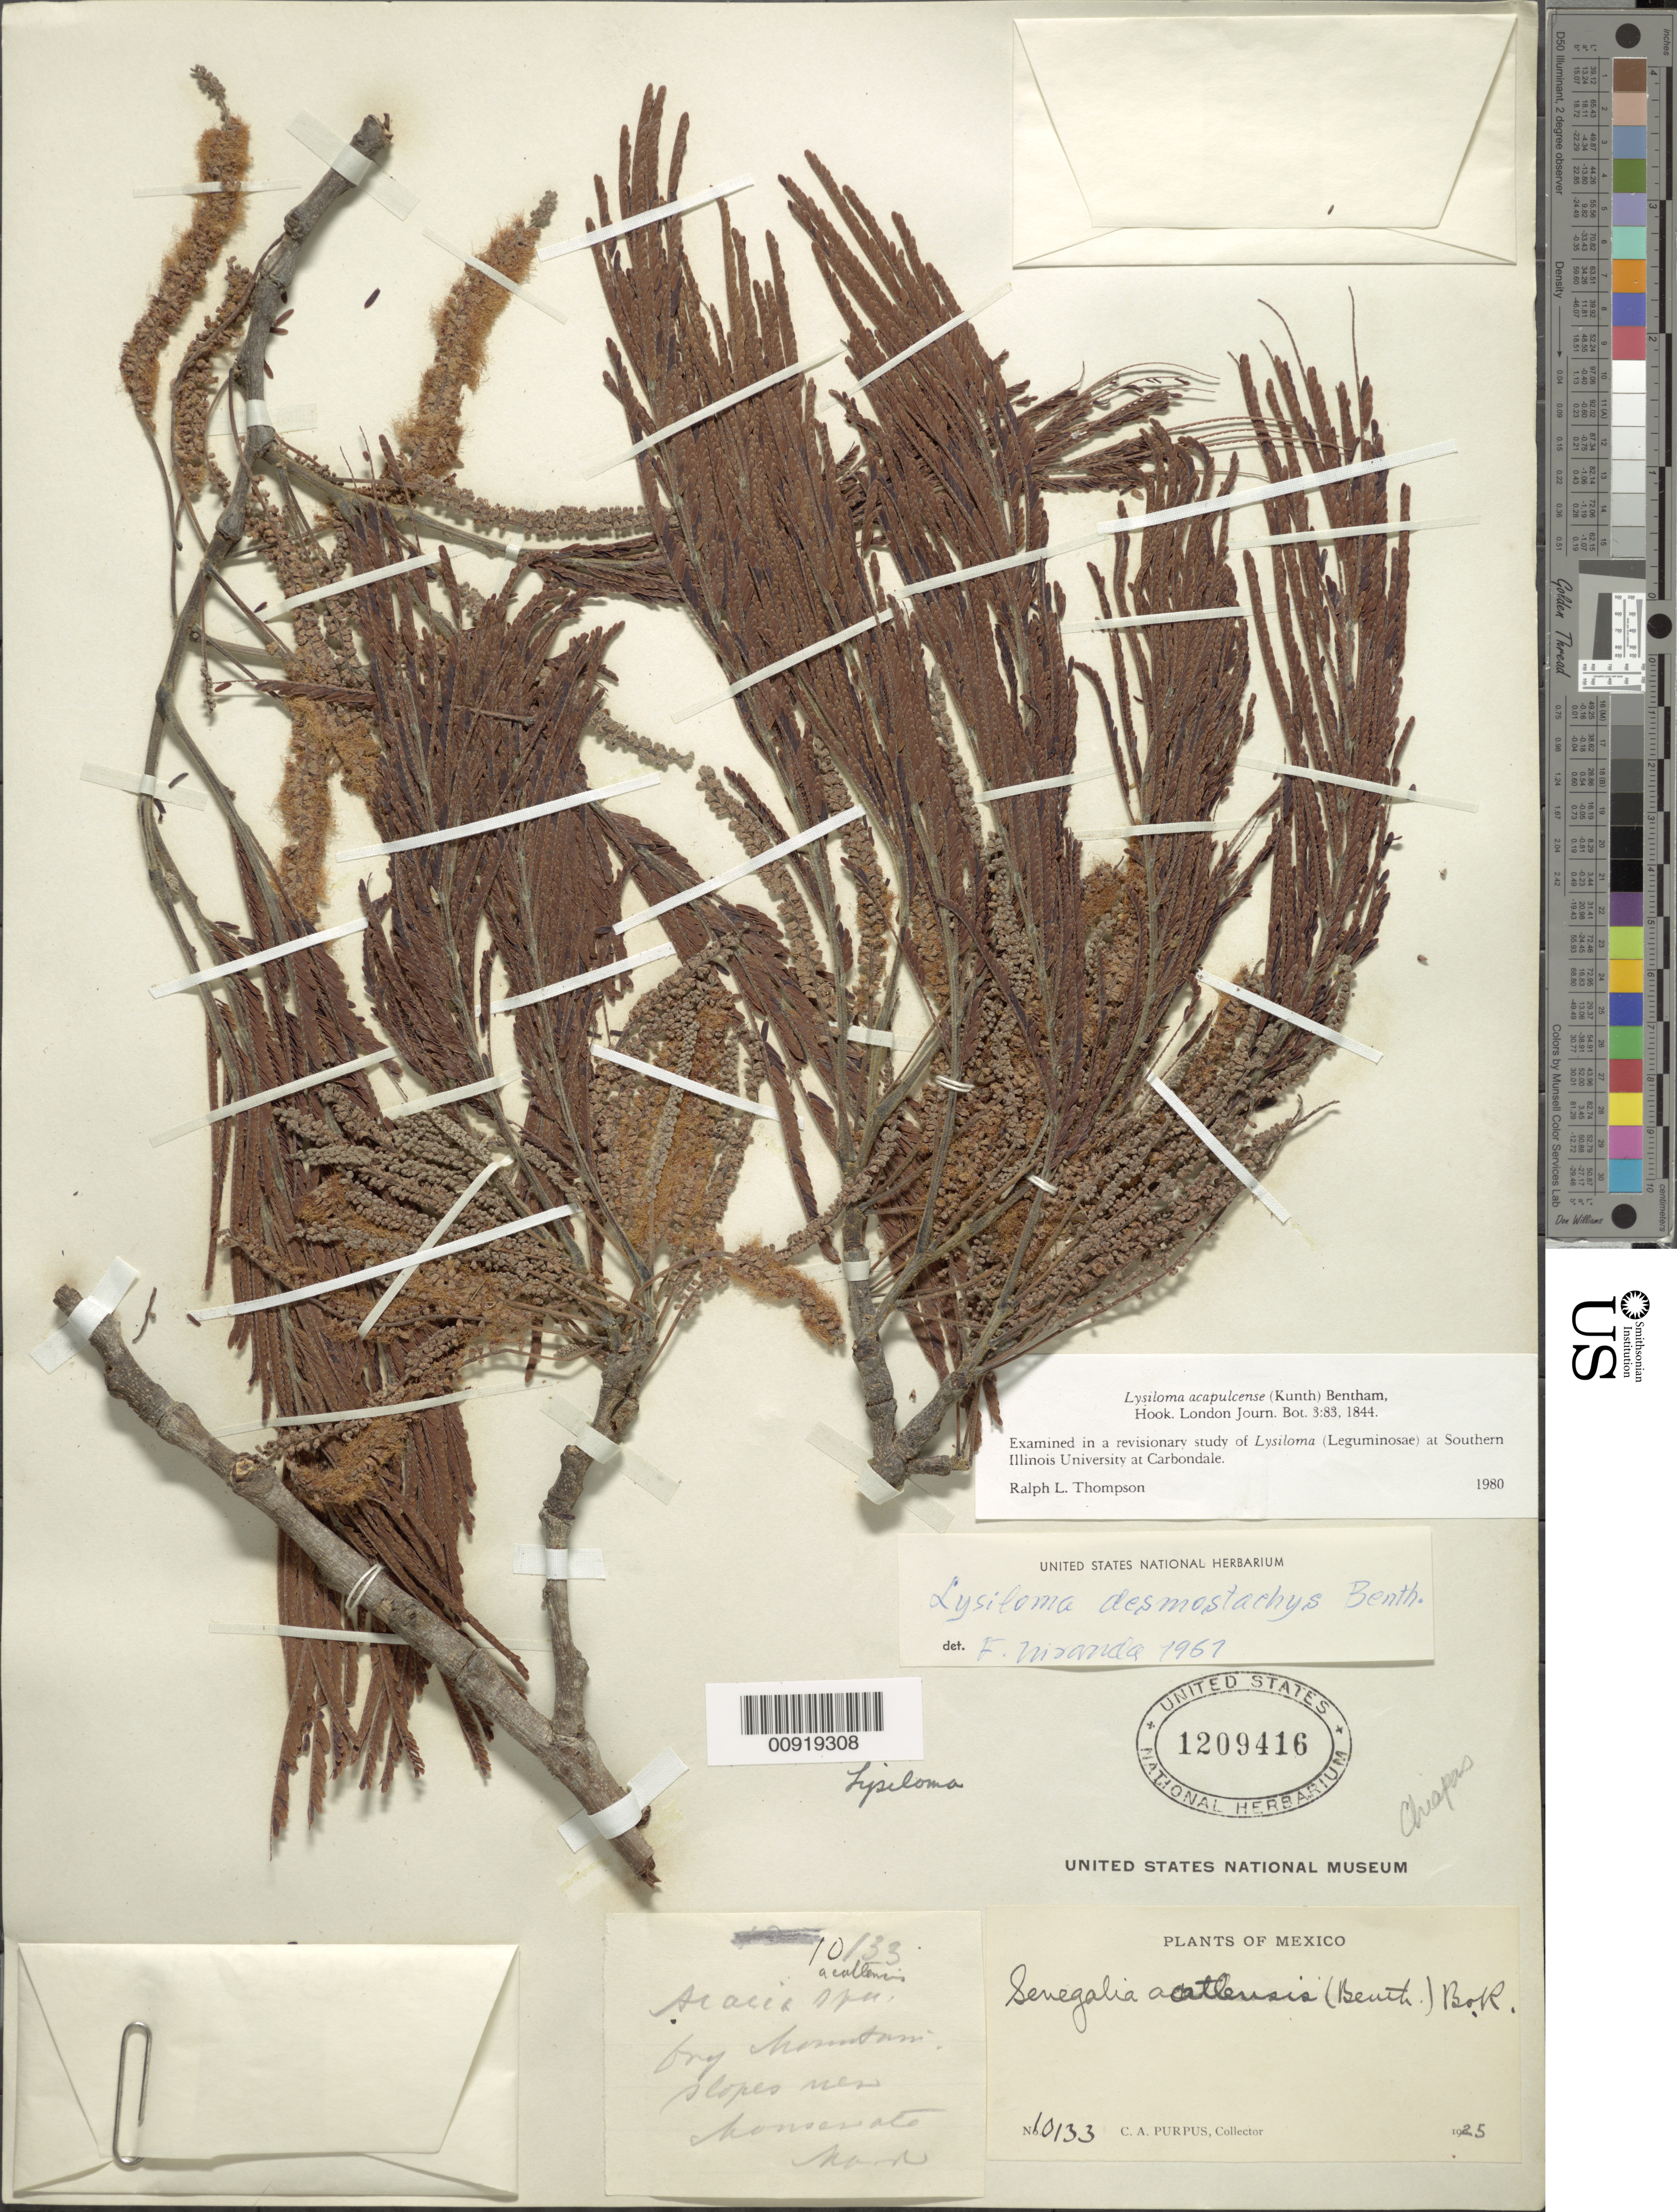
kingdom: Plantae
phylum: Tracheophyta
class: Magnoliopsida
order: Fabales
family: Fabaceae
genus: Lysiloma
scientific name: Lysiloma acapulcense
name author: (Kunth) Benth.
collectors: C. A. Purpus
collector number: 10133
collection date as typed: Mar 1925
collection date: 1925-03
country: Mexico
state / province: Chiapas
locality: Near Monserrate.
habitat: Slopes.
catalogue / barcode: US 1209416